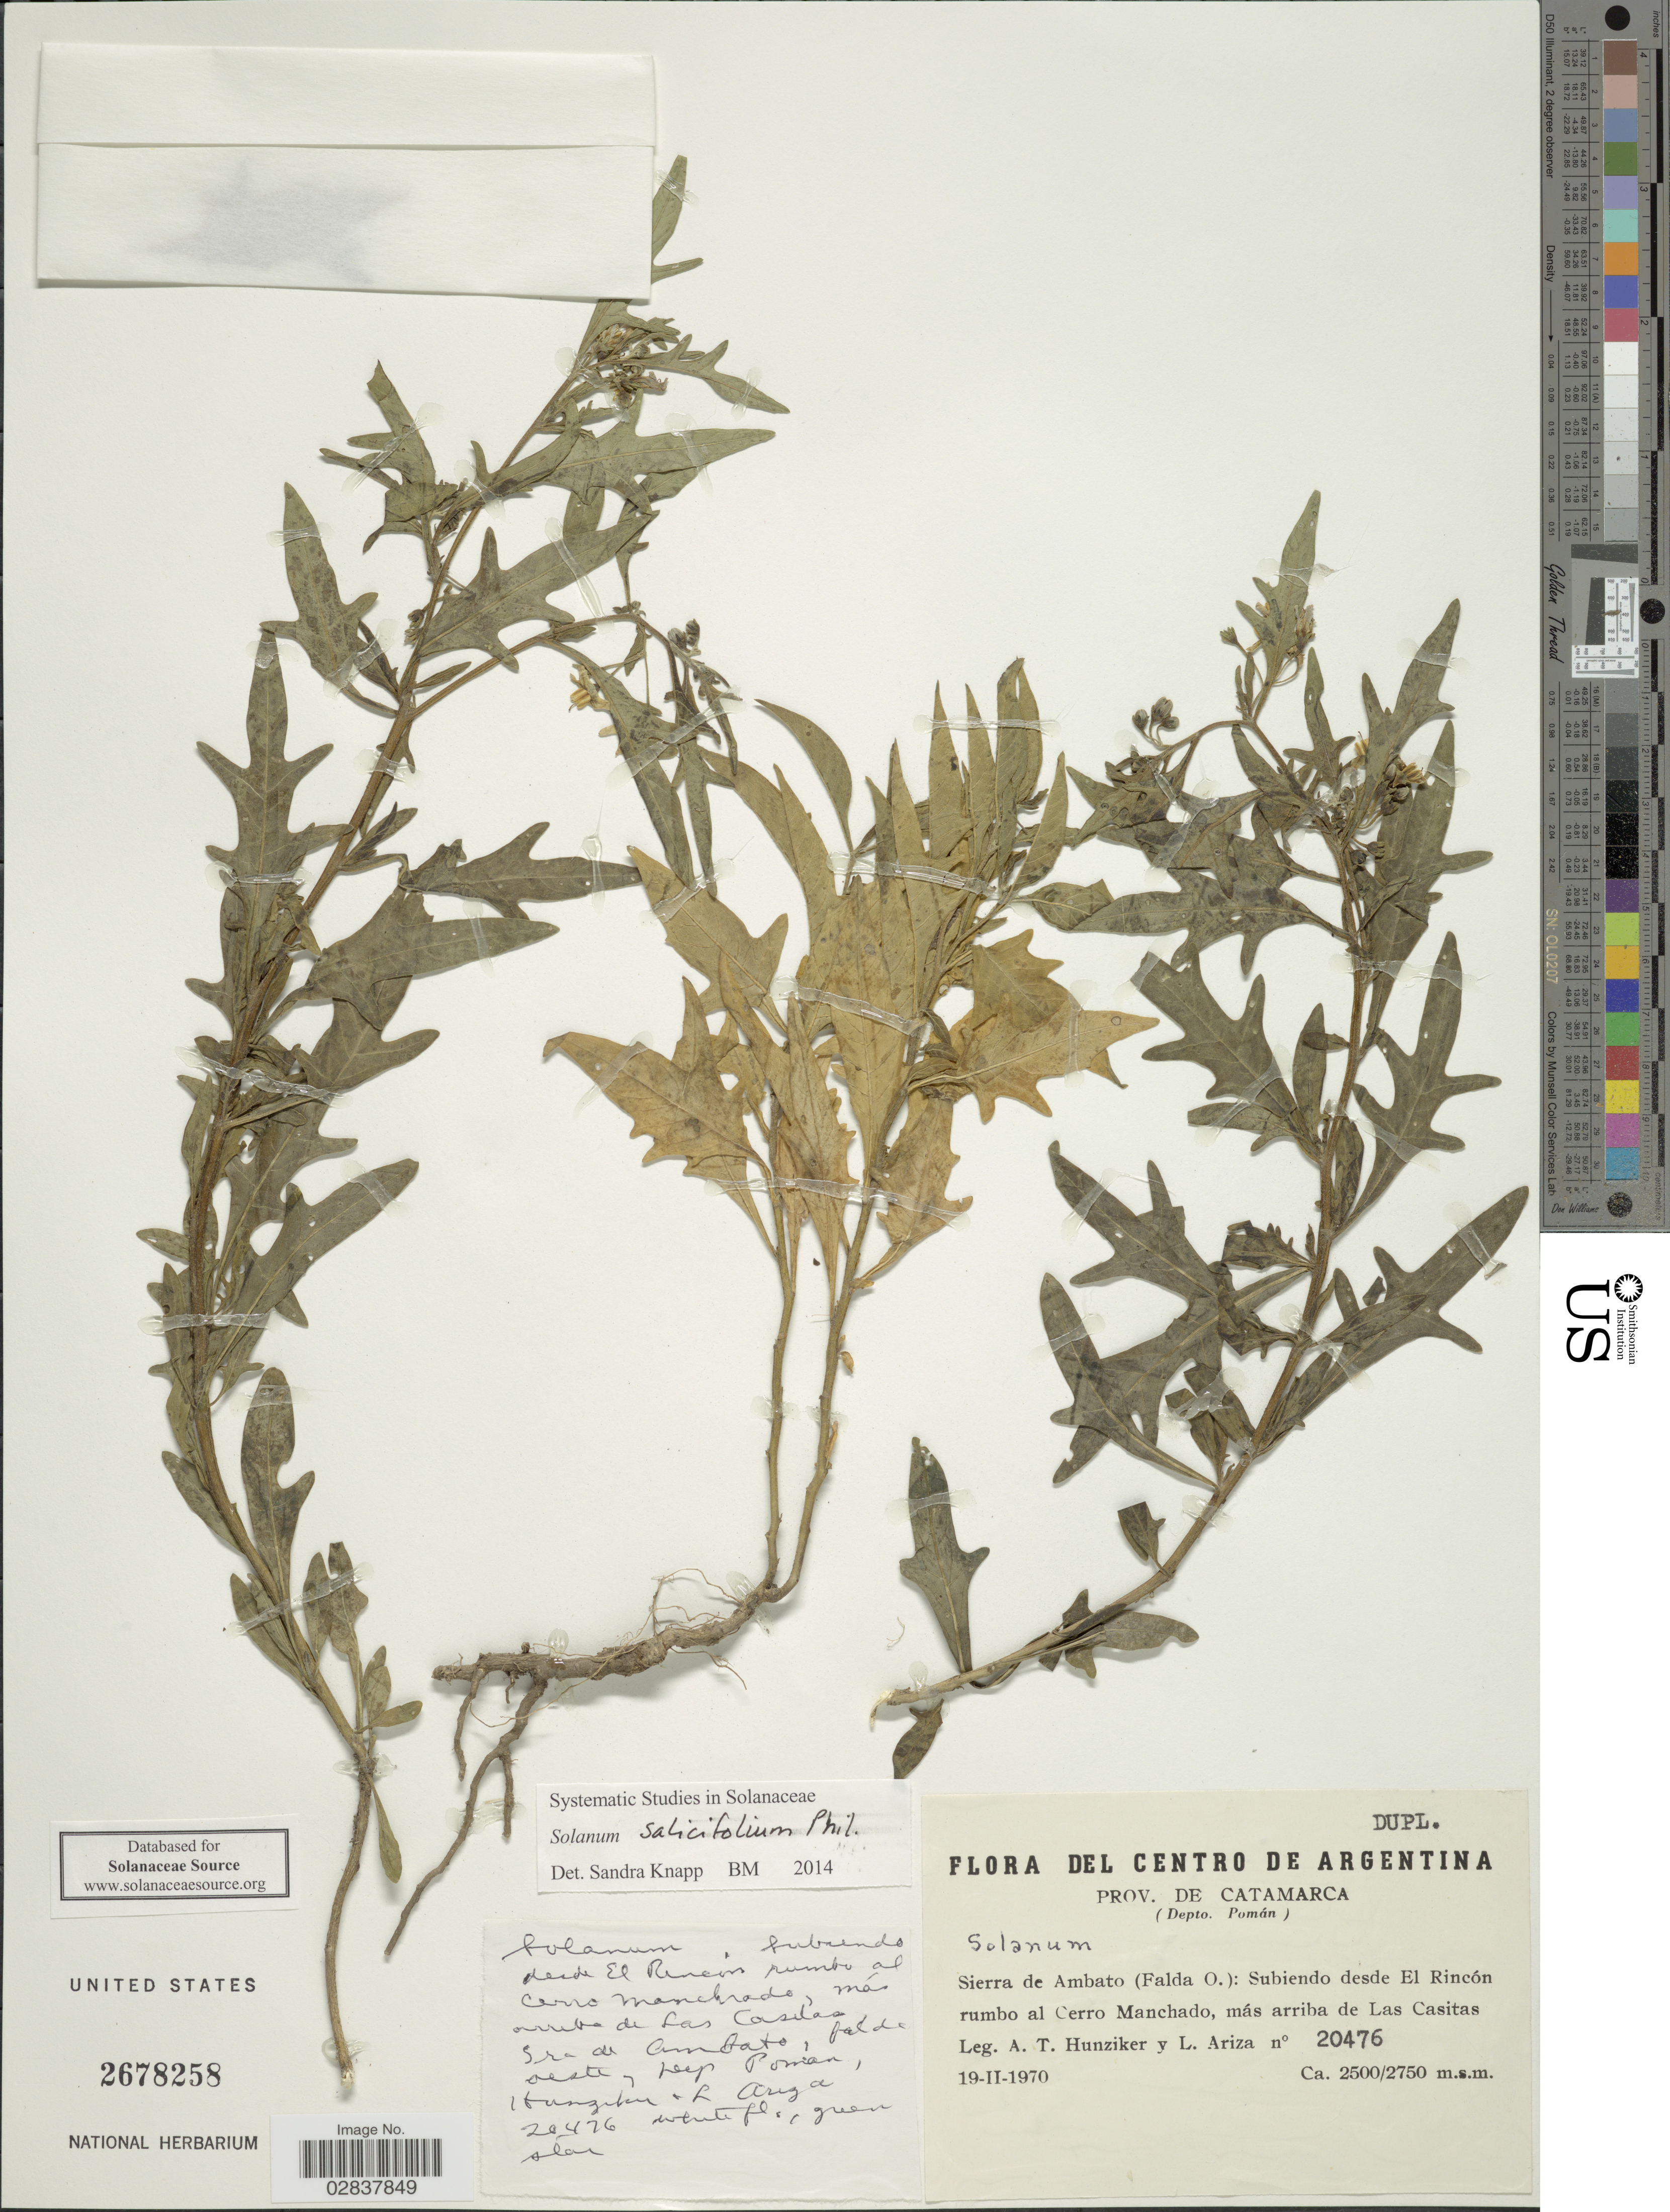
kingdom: Plantae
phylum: Tracheophyta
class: Magnoliopsida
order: Solanales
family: Solanaceae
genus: Solanum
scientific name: Solanum salicifolium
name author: Phil.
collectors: A. T. Hunziker & L. Ariza-Espinar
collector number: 20476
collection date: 1970-02-19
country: Argentina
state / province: Catamarca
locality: (Depto. Pomán), Sierra de Ambato (Falda O.) Subiendo desde El Rincón rumbo al Cerro Manchado, más arriba de Las Casitas.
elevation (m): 2500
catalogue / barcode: US 2678258